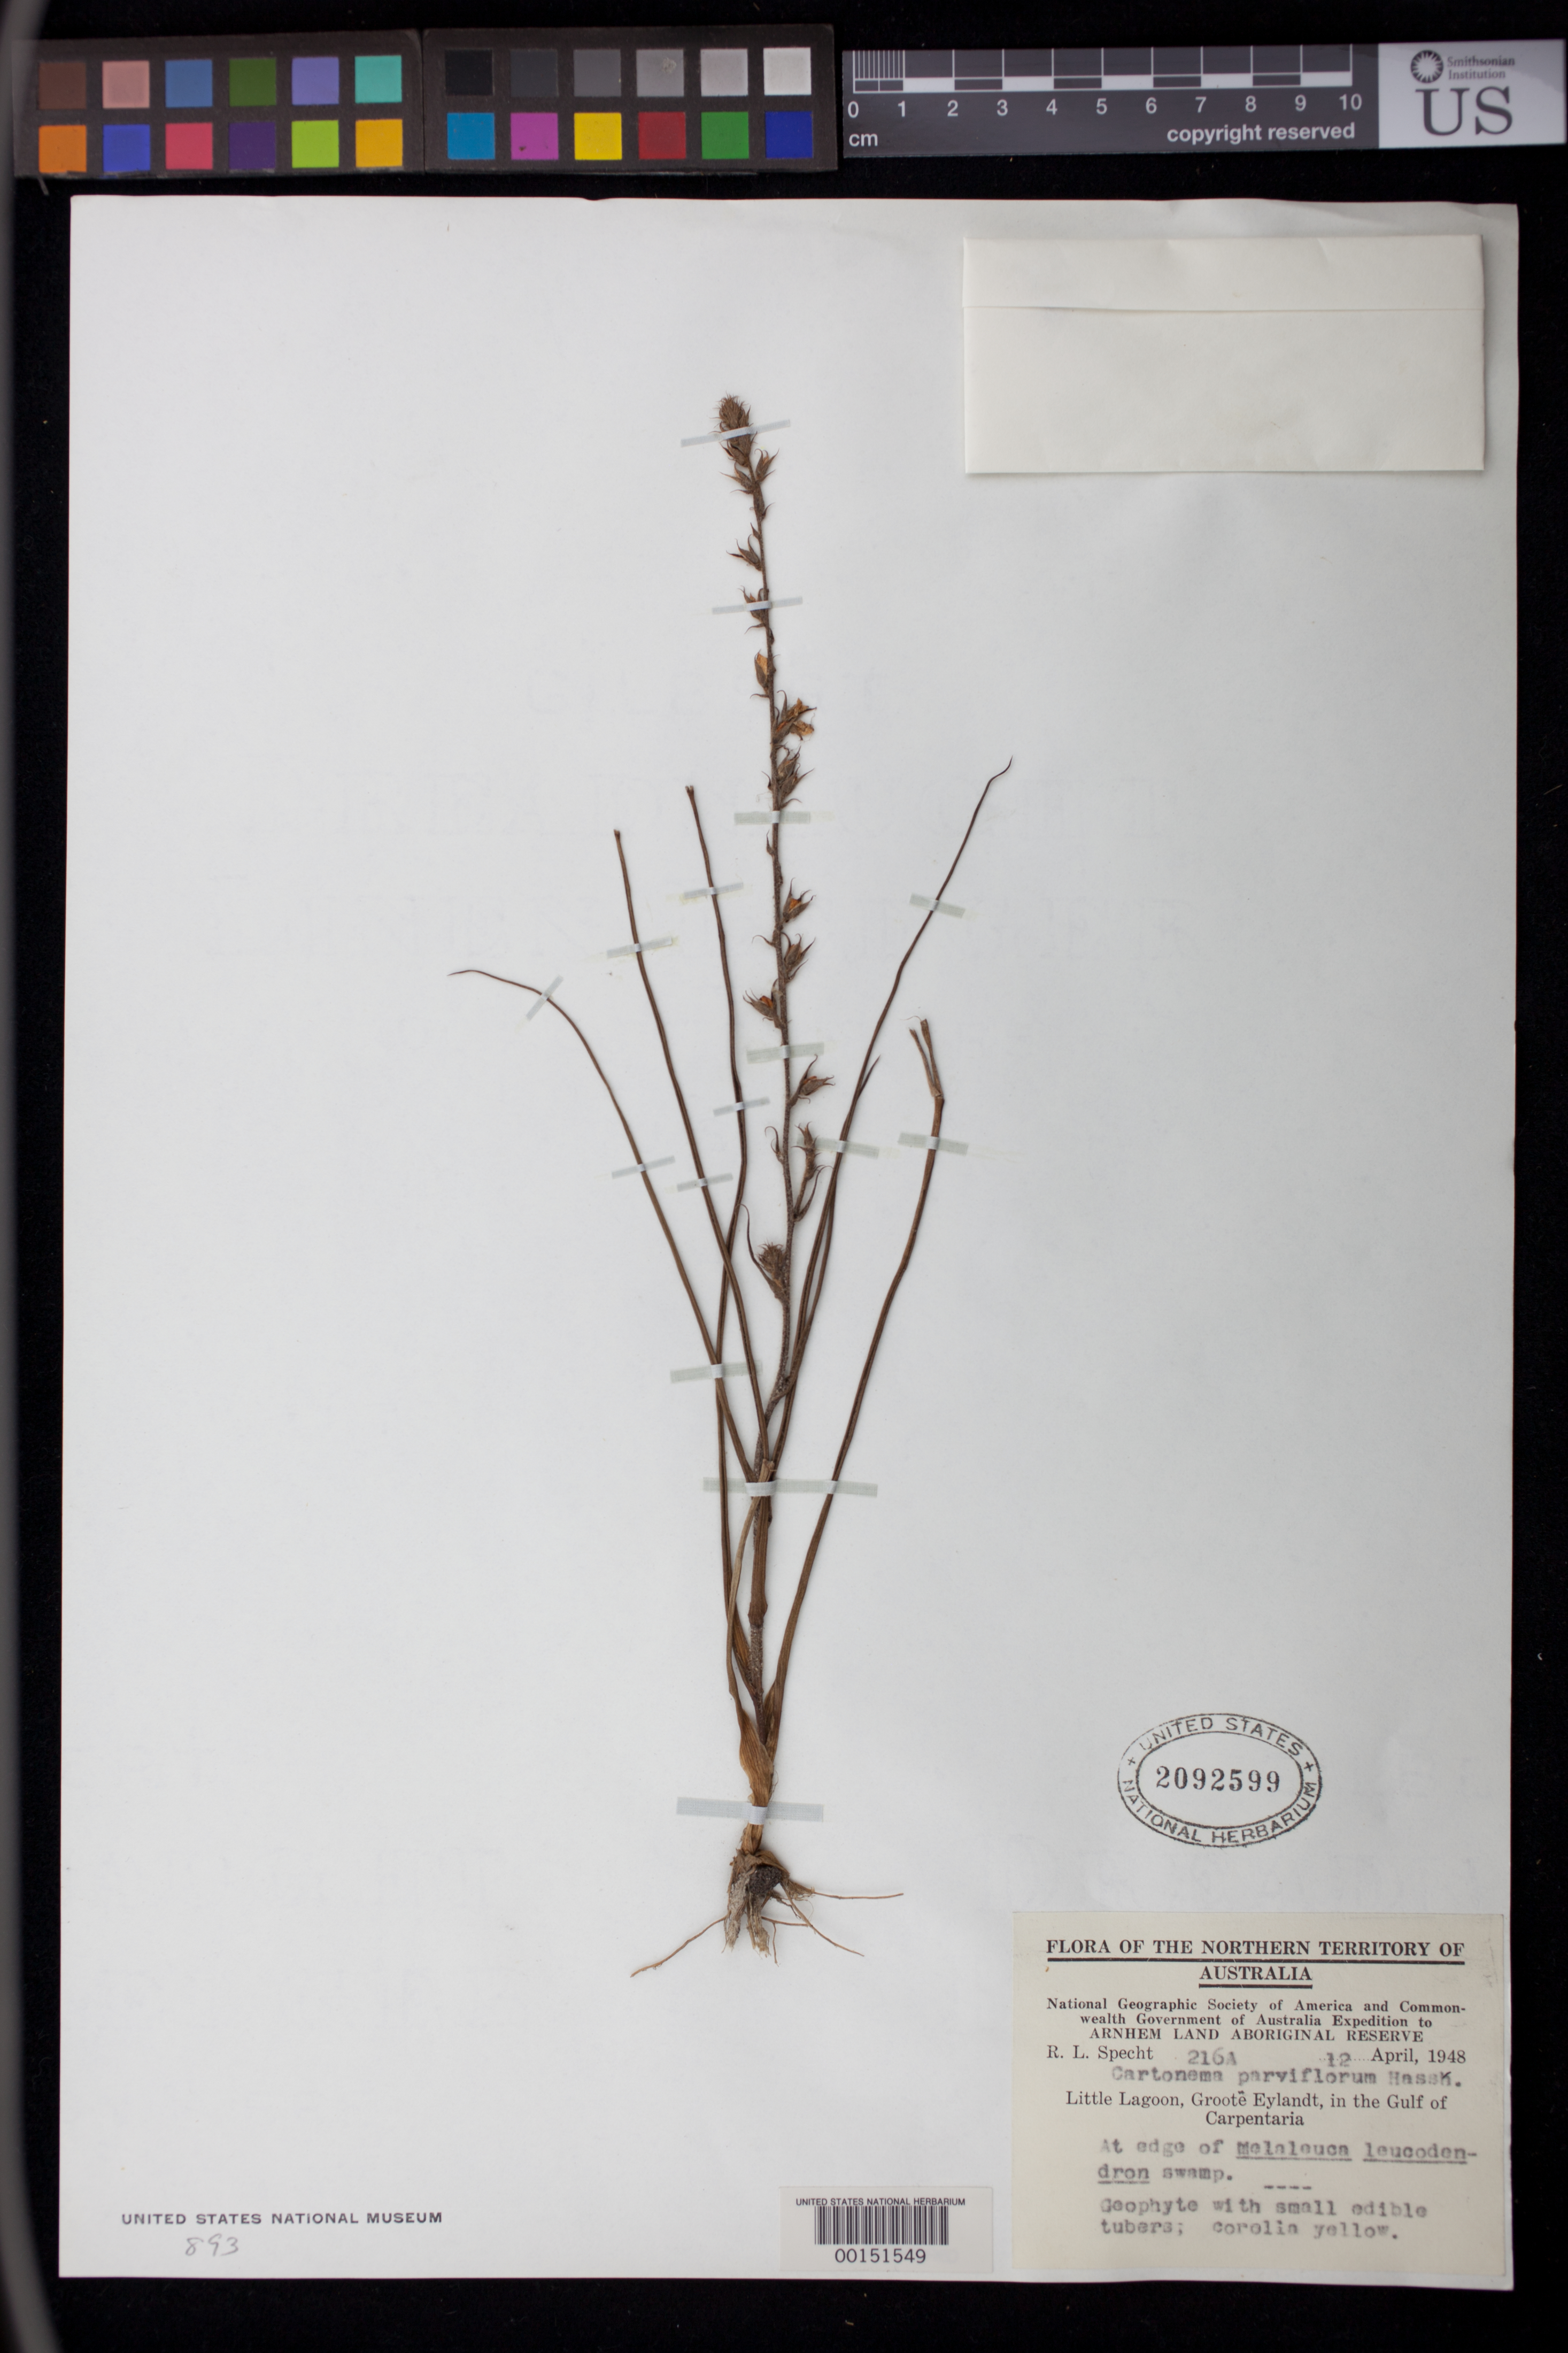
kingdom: Plantae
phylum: Tracheophyta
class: Liliopsida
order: Commelinales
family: Commelinaceae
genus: Cartonema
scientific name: Cartonema parviflorum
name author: Hassk.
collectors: R. L. Specht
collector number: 216A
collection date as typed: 12 Apr 1948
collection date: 1948-04-12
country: Australia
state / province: Northern Territory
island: Groote Eylandt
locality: Little Lagoon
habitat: At edge of Melaleuca leucodendron swamp.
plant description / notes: Geophyte with small edible tubers; corolla yellow.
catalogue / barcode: US 2092599